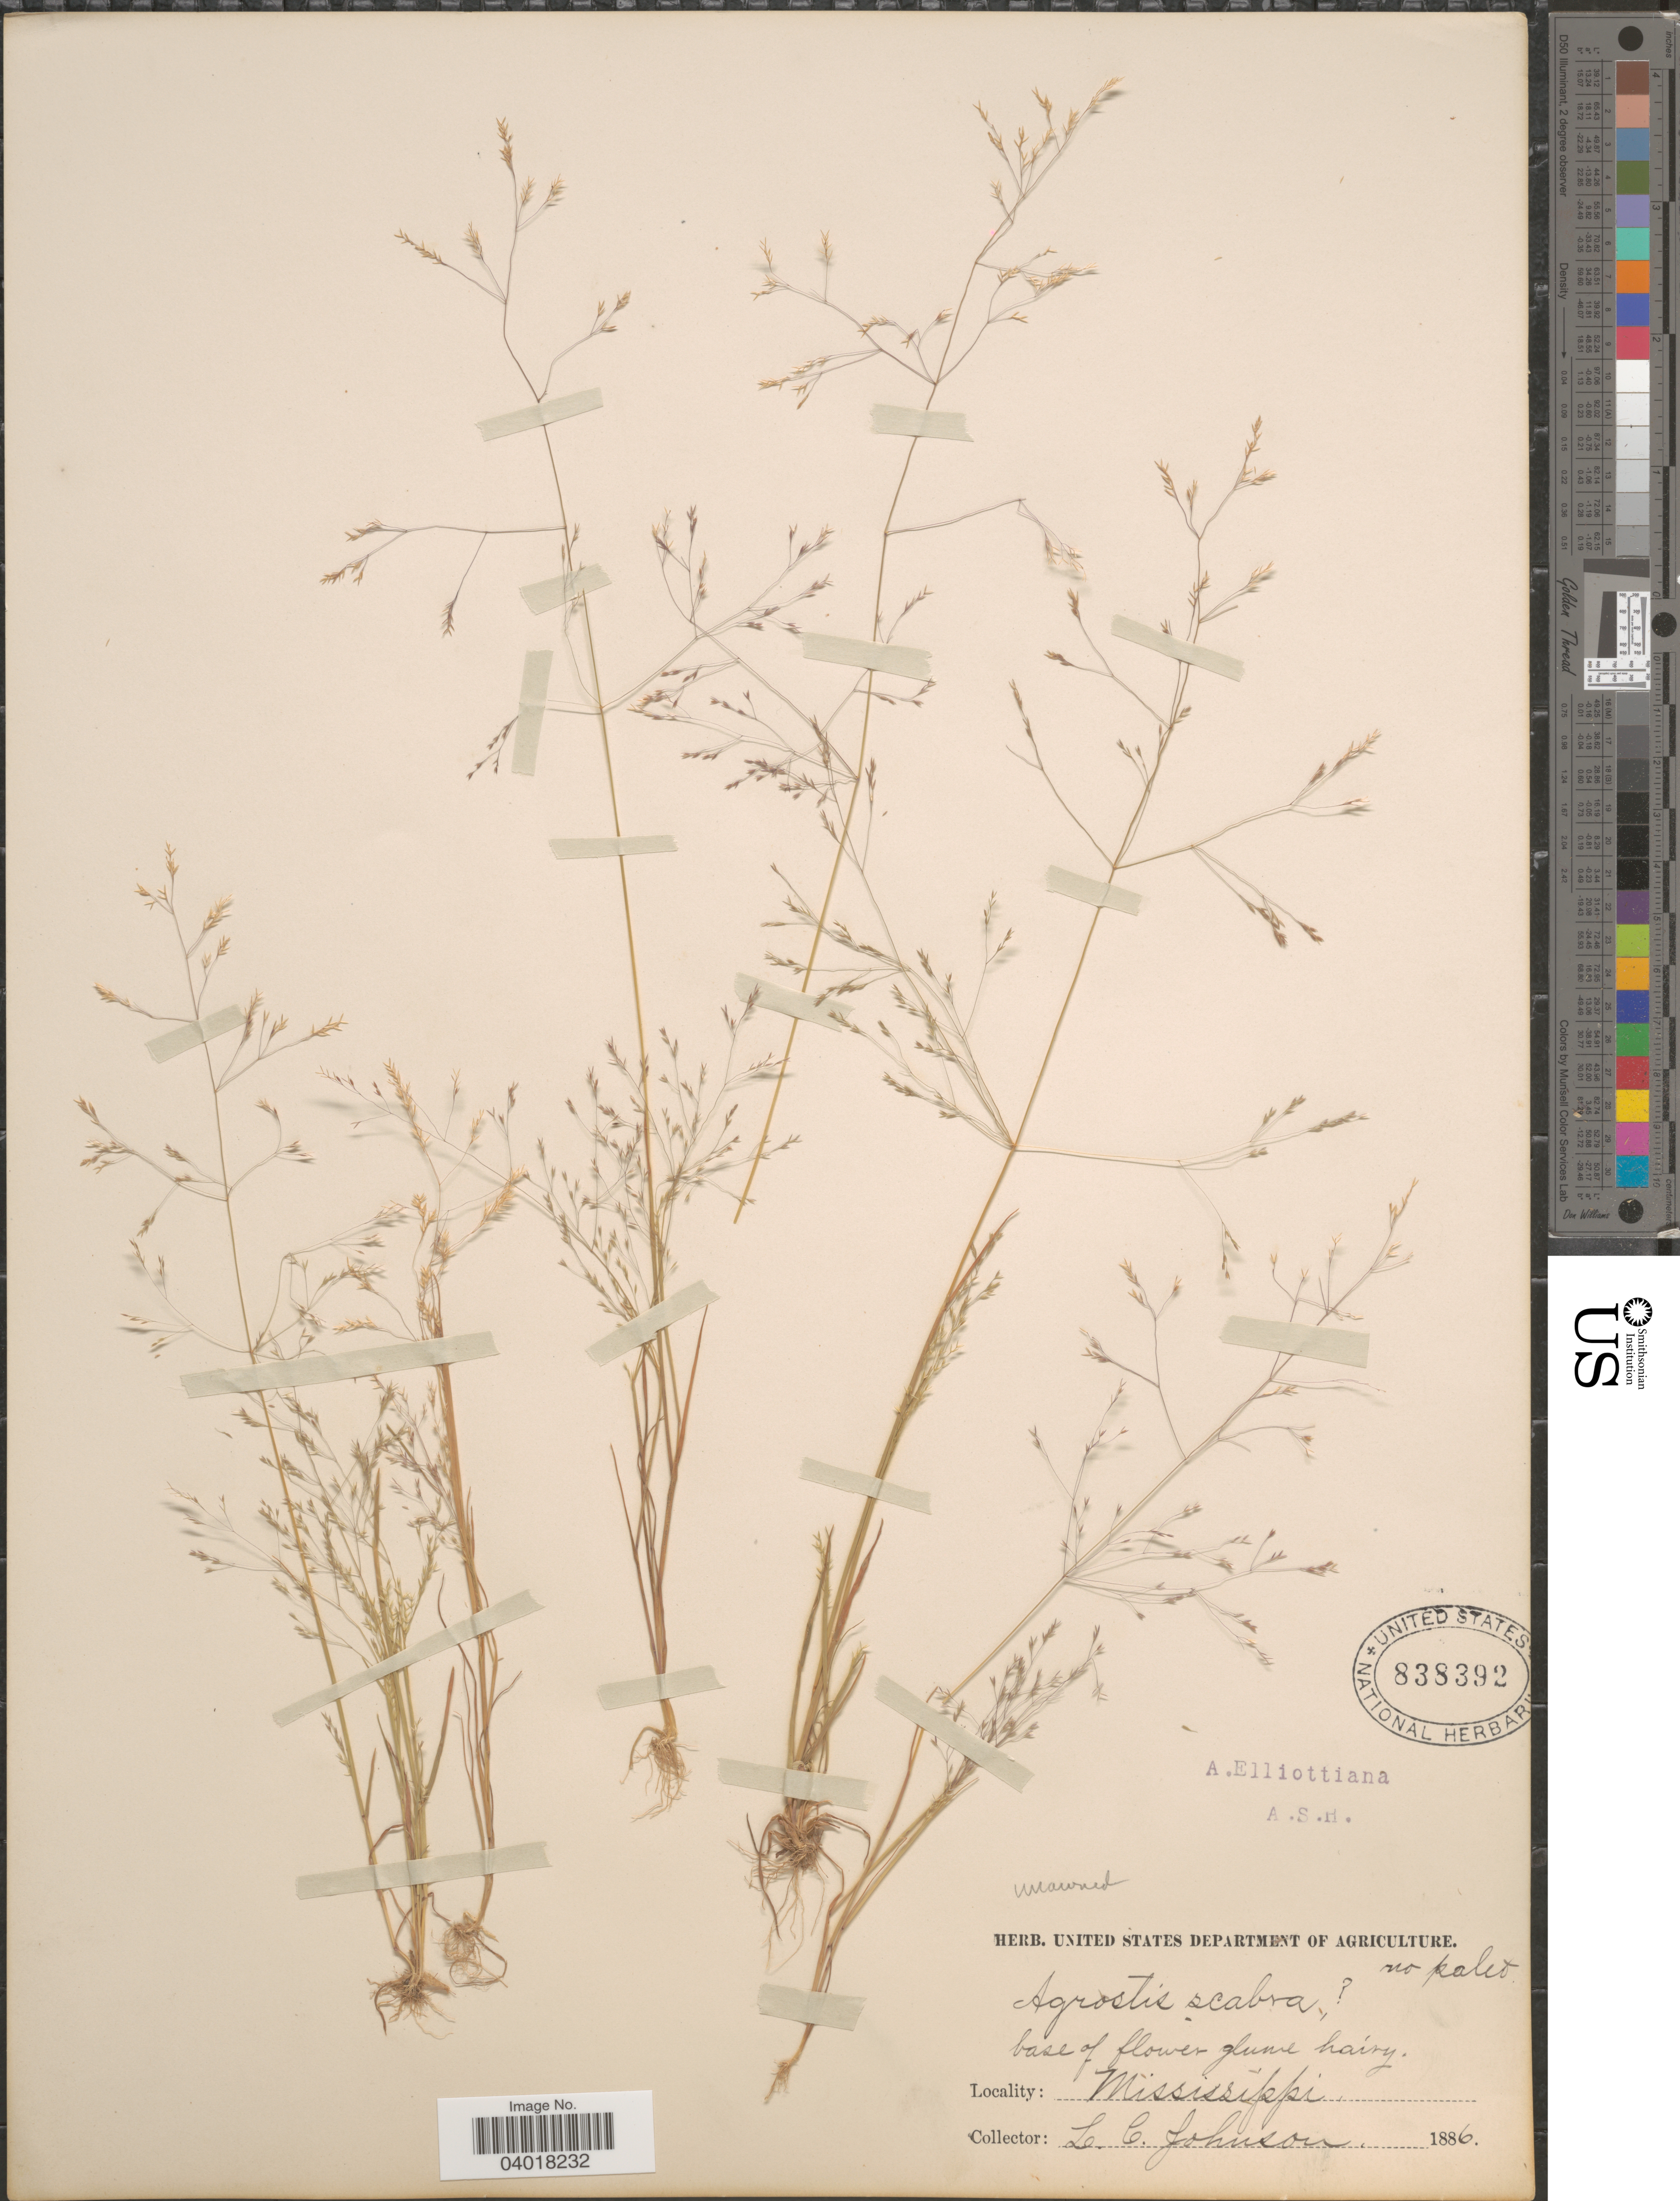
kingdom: Plantae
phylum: Tracheophyta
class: Liliopsida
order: Poales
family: Poaceae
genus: Agrostis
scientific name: Agrostis elliottiana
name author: Schult.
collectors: L. Johnson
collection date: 1886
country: United States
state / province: Mississippi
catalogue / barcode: US 838392